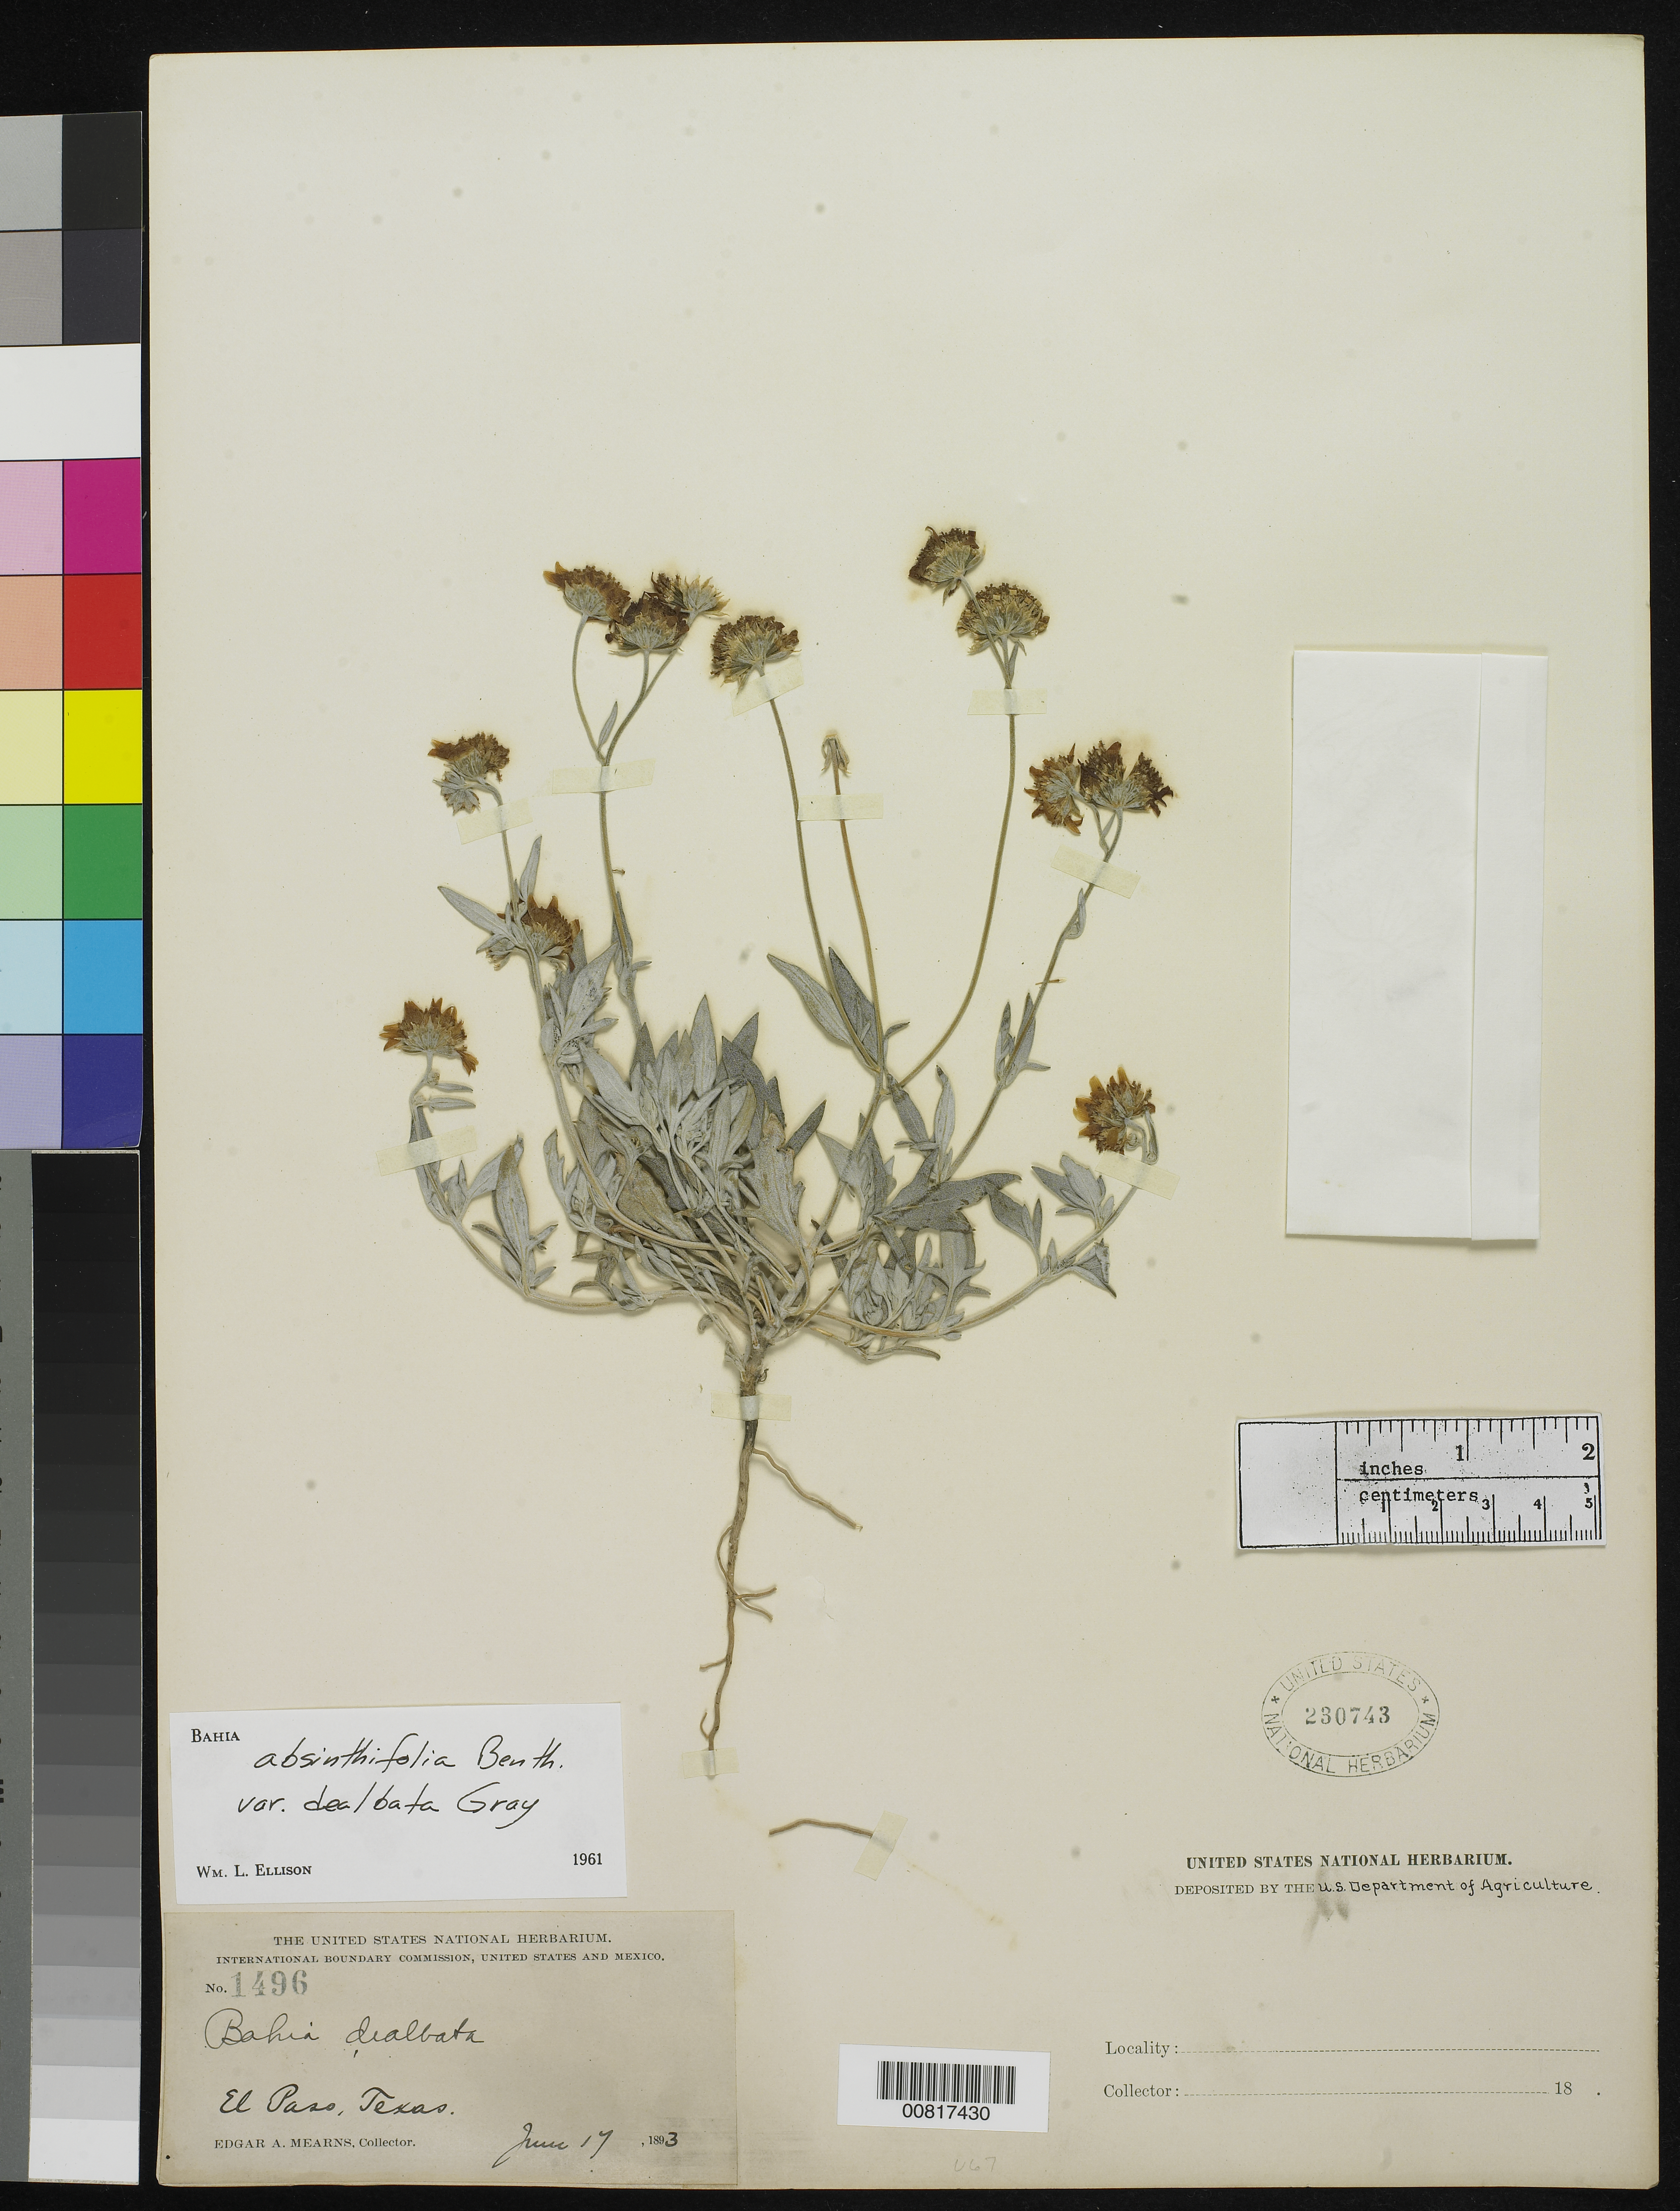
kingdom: Plantae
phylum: Tracheophyta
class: Magnoliopsida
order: Asterales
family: Asteraceae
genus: Bahia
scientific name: Bahia absinthifolia var. dealbata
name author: A. Gray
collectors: E. A. Mearns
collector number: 1496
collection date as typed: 17 Jun 1893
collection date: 1893-06-17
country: United States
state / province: Texas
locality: El Paso, Texas.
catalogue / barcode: US 230743